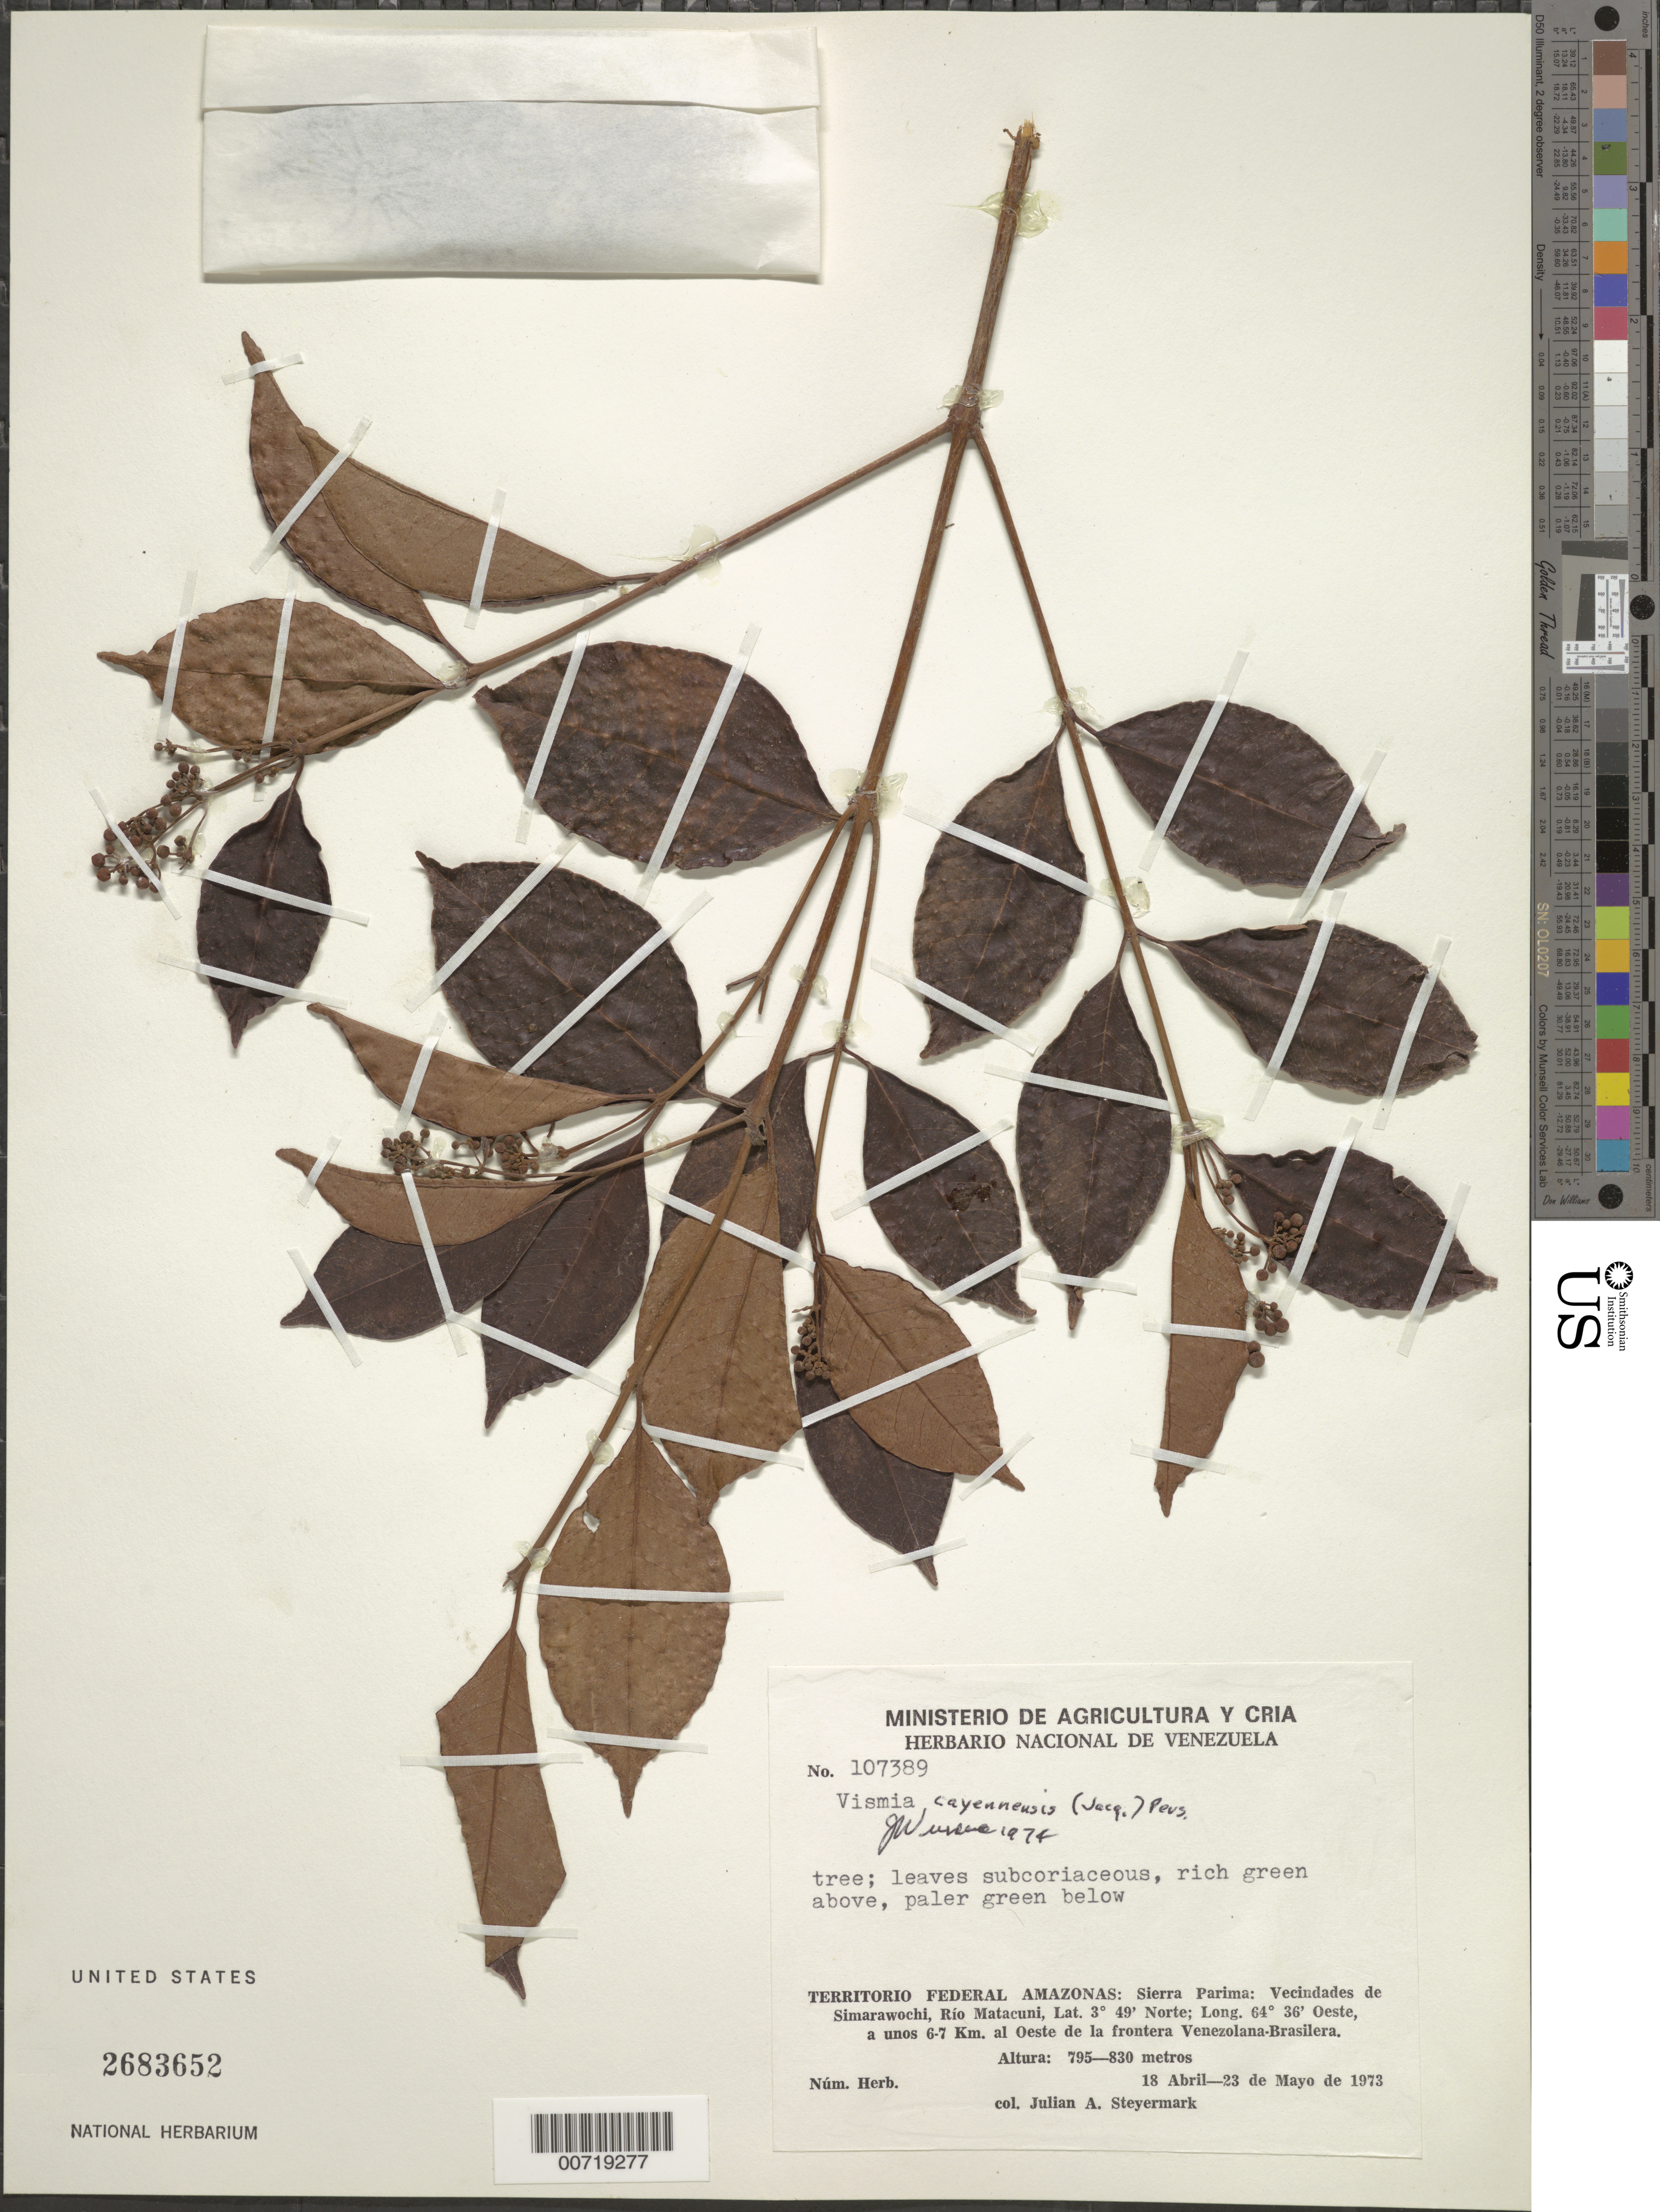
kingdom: Plantae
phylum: Tracheophyta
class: Magnoliopsida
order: Malpighiales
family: Hypericaceae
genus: Vismia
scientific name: Vismia cayennensis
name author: (Jacq.) Pers.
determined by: Wurdack, John J., (US), US (UNITED STATES)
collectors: J. Steyermark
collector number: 107389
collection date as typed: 18-Apr-73 to 23-May-73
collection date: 1973-04-18/1973-05-23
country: Venezuela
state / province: Amazonas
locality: Sierra Parima; vec de Simarawochi, Río Matacuni, a unos 6-7 km al oeste de la frontera Venezolana-Brasilera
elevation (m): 795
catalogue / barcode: US 2683652